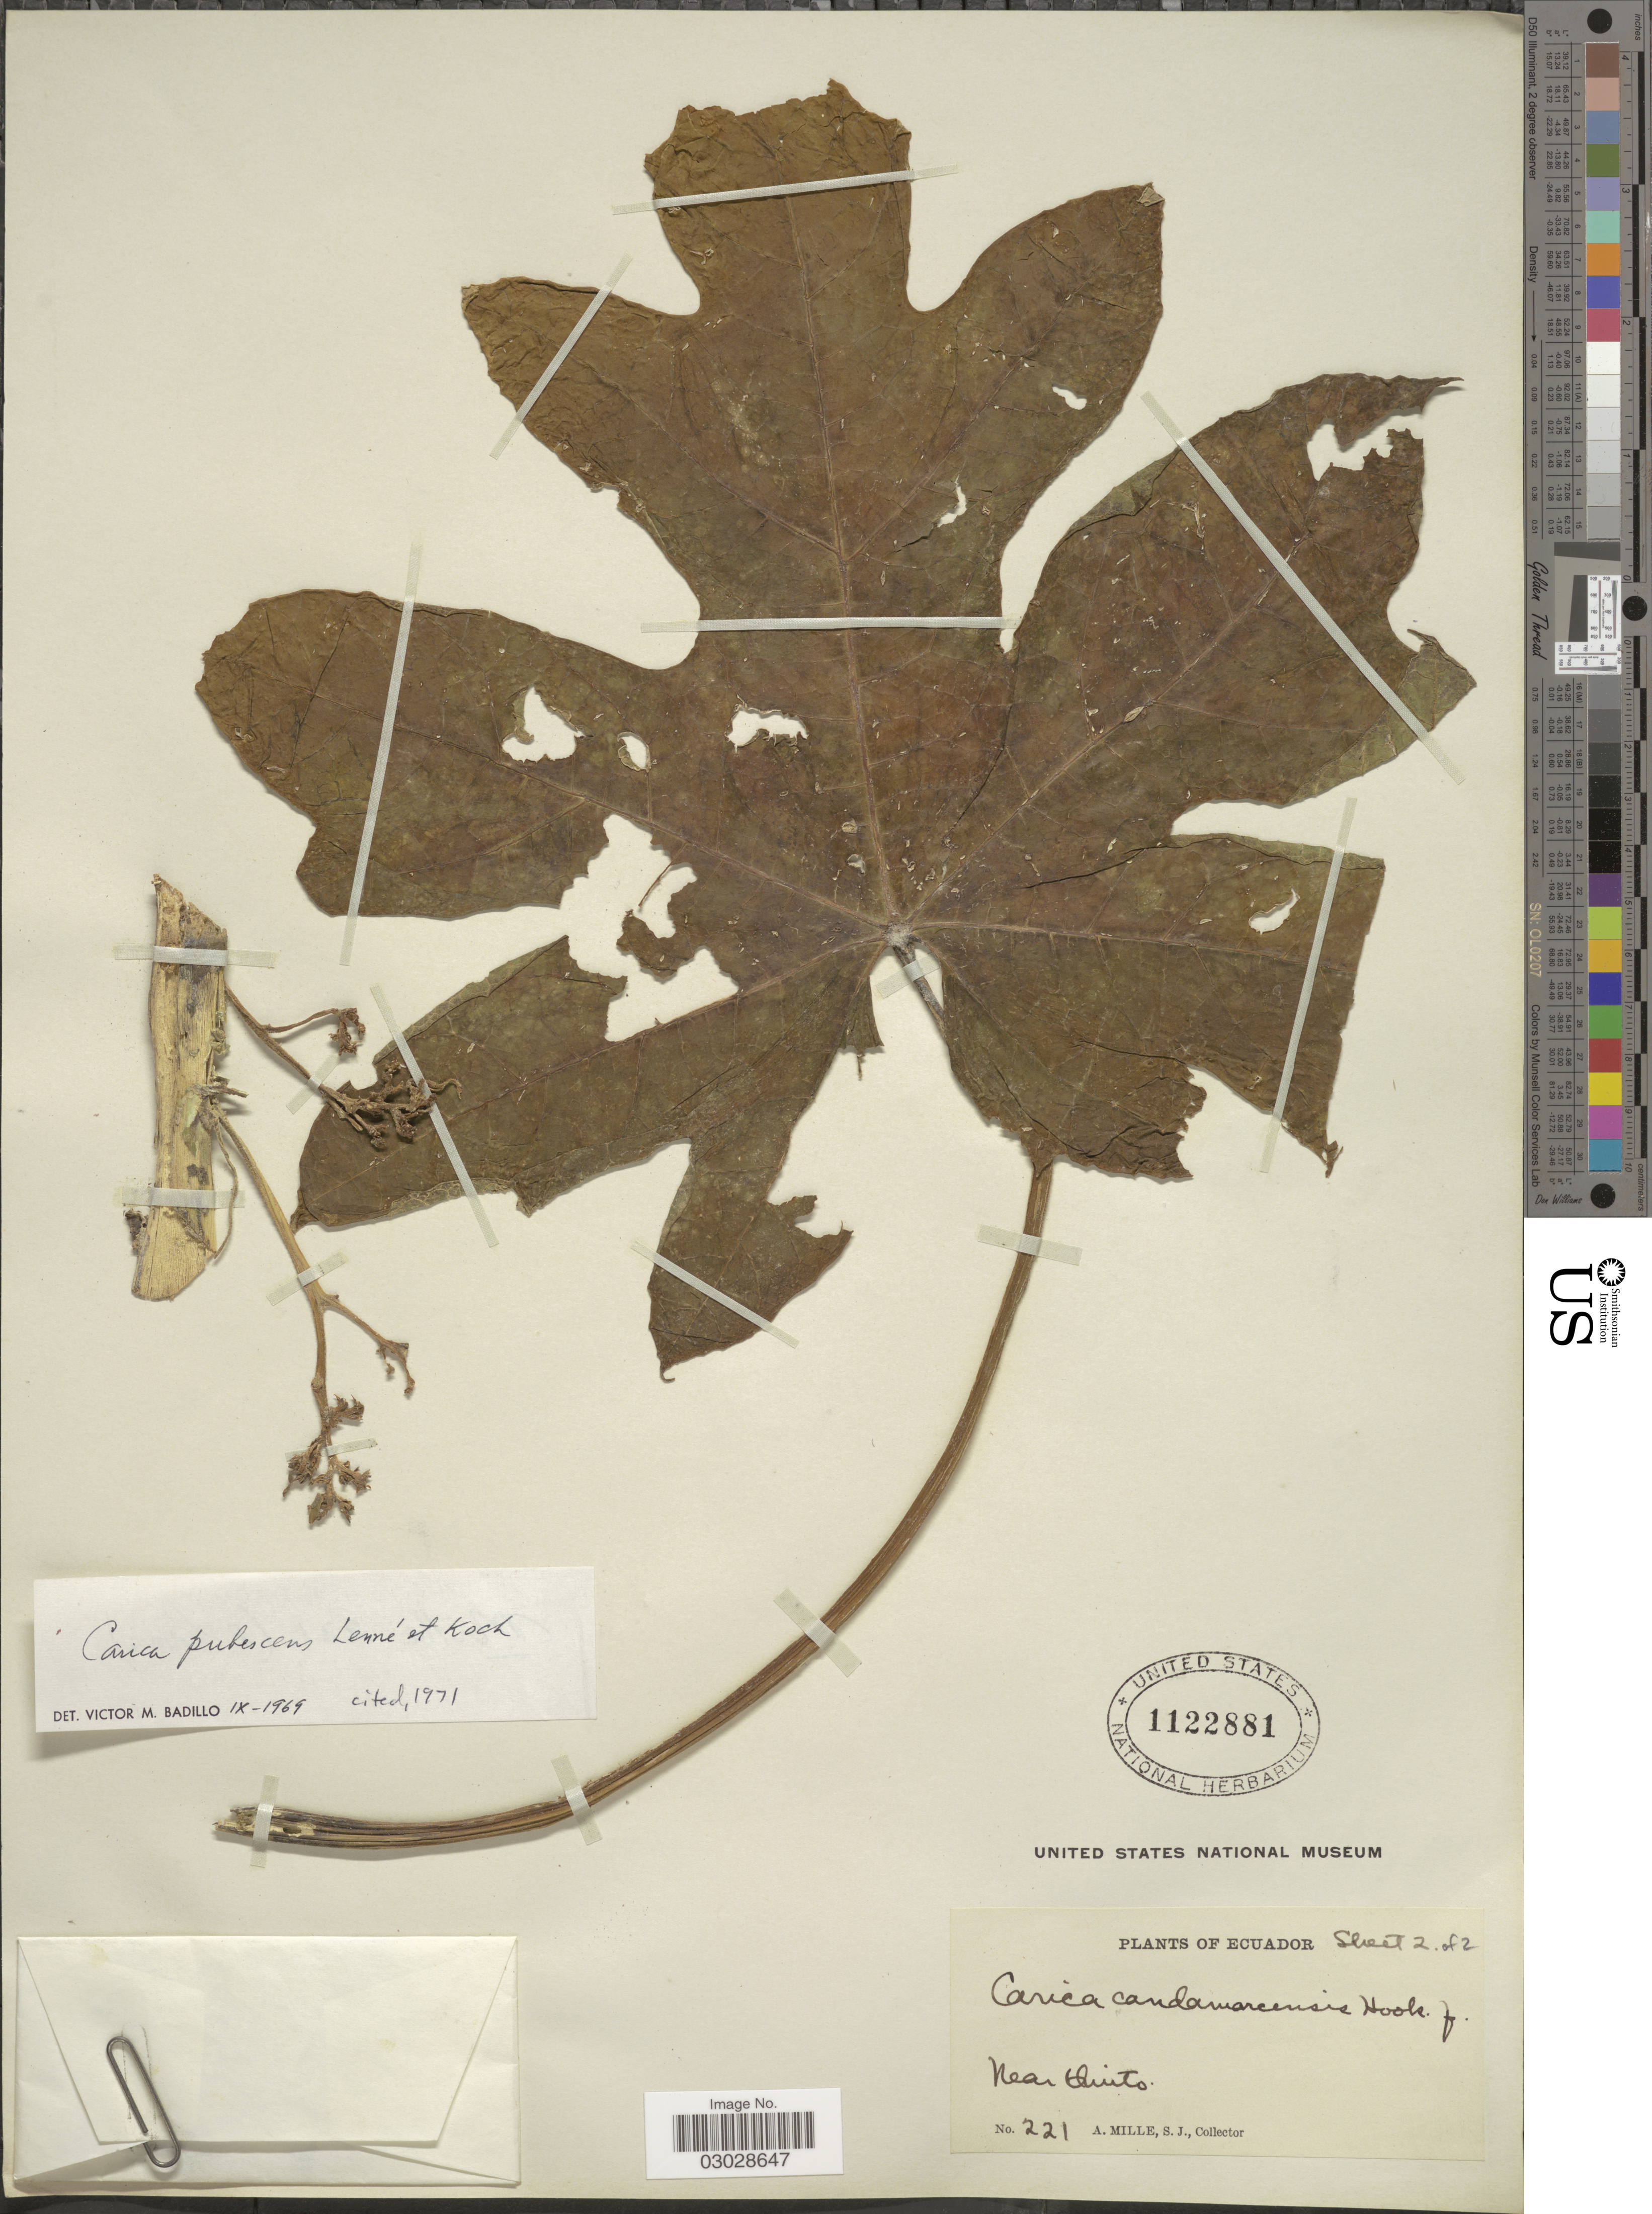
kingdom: Plantae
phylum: Tracheophyta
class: Magnoliopsida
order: Brassicales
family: Caricaceae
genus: Vasconcellea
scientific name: Vasconcellea pubescens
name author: A. DC.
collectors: A. Mille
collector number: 221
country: Ecuador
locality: Near Quito.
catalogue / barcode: US 1122881